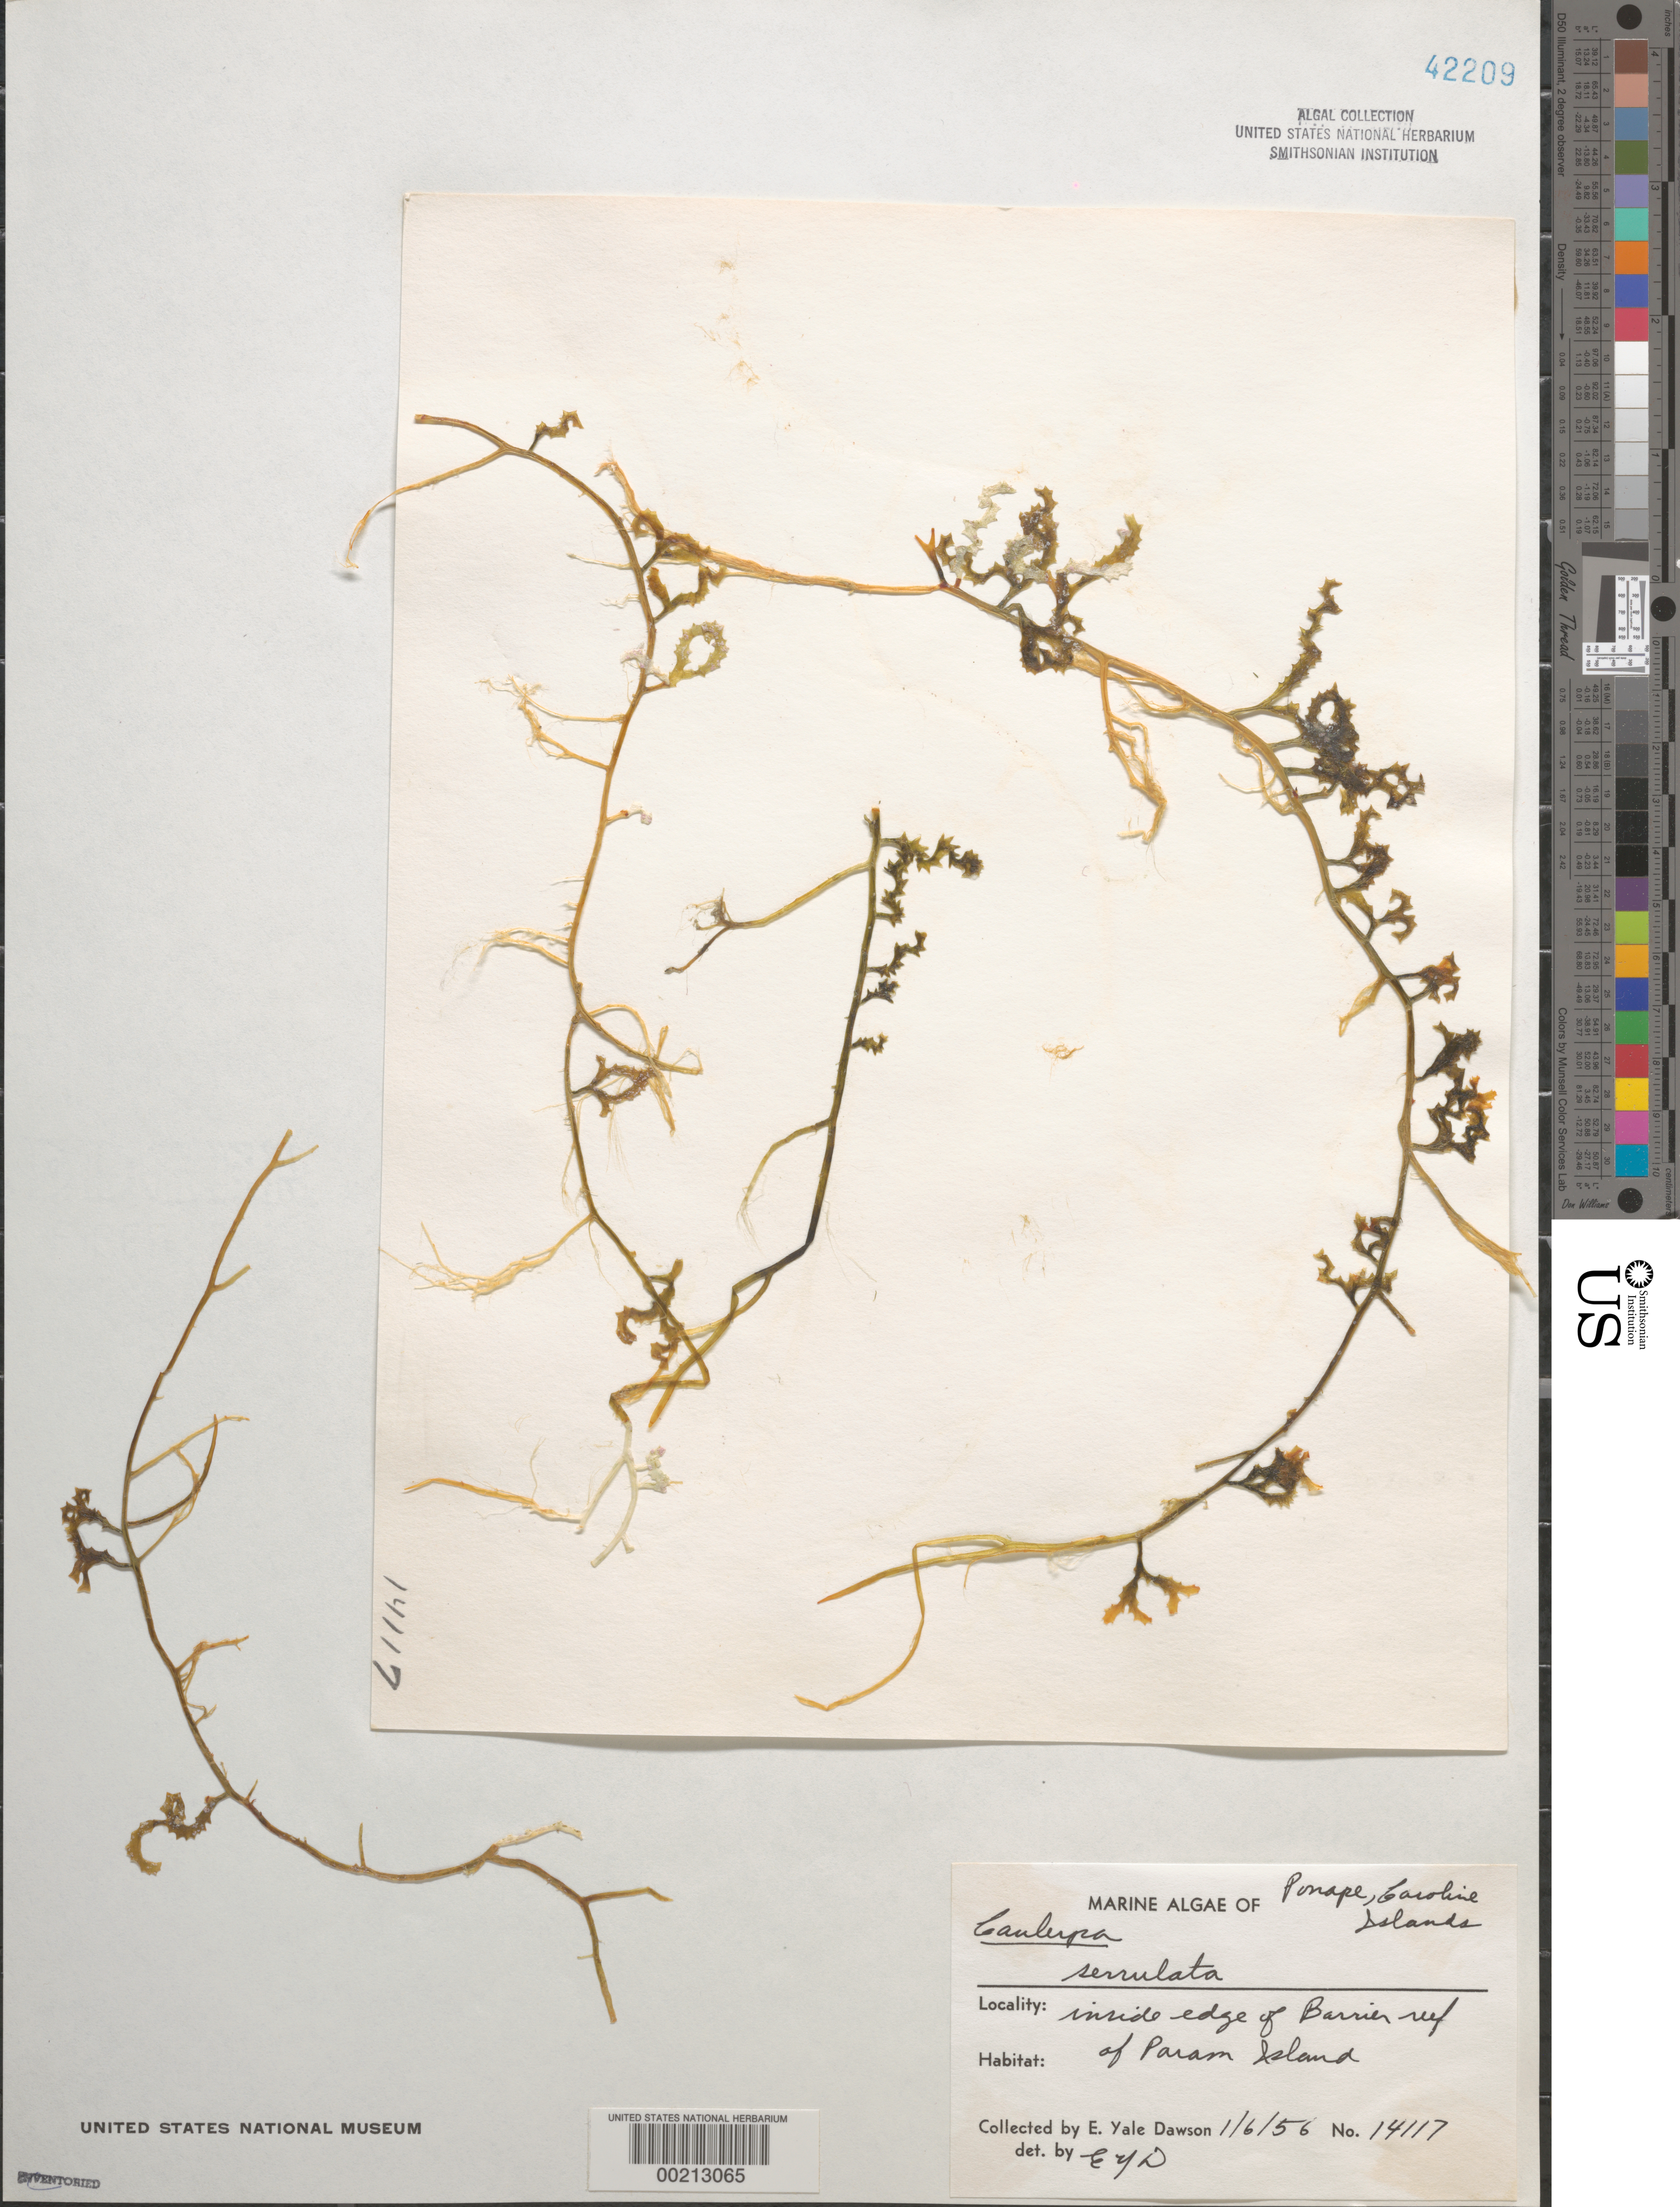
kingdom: Plantae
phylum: Chlorophyta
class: Ulvophyceae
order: Bryopsidales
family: Caulerpaceae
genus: Caulerpa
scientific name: Caulerpa serrulata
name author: (Forssk.) J. Agardh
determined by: Dawson, E. Y.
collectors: E. Y. Dawson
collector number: EYD 14117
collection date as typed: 06 Jan 1956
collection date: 1956-01-06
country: Micronesia, Federated States of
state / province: Pohnpei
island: Parempei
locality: Param Island [= Parempei]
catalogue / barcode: US 42209